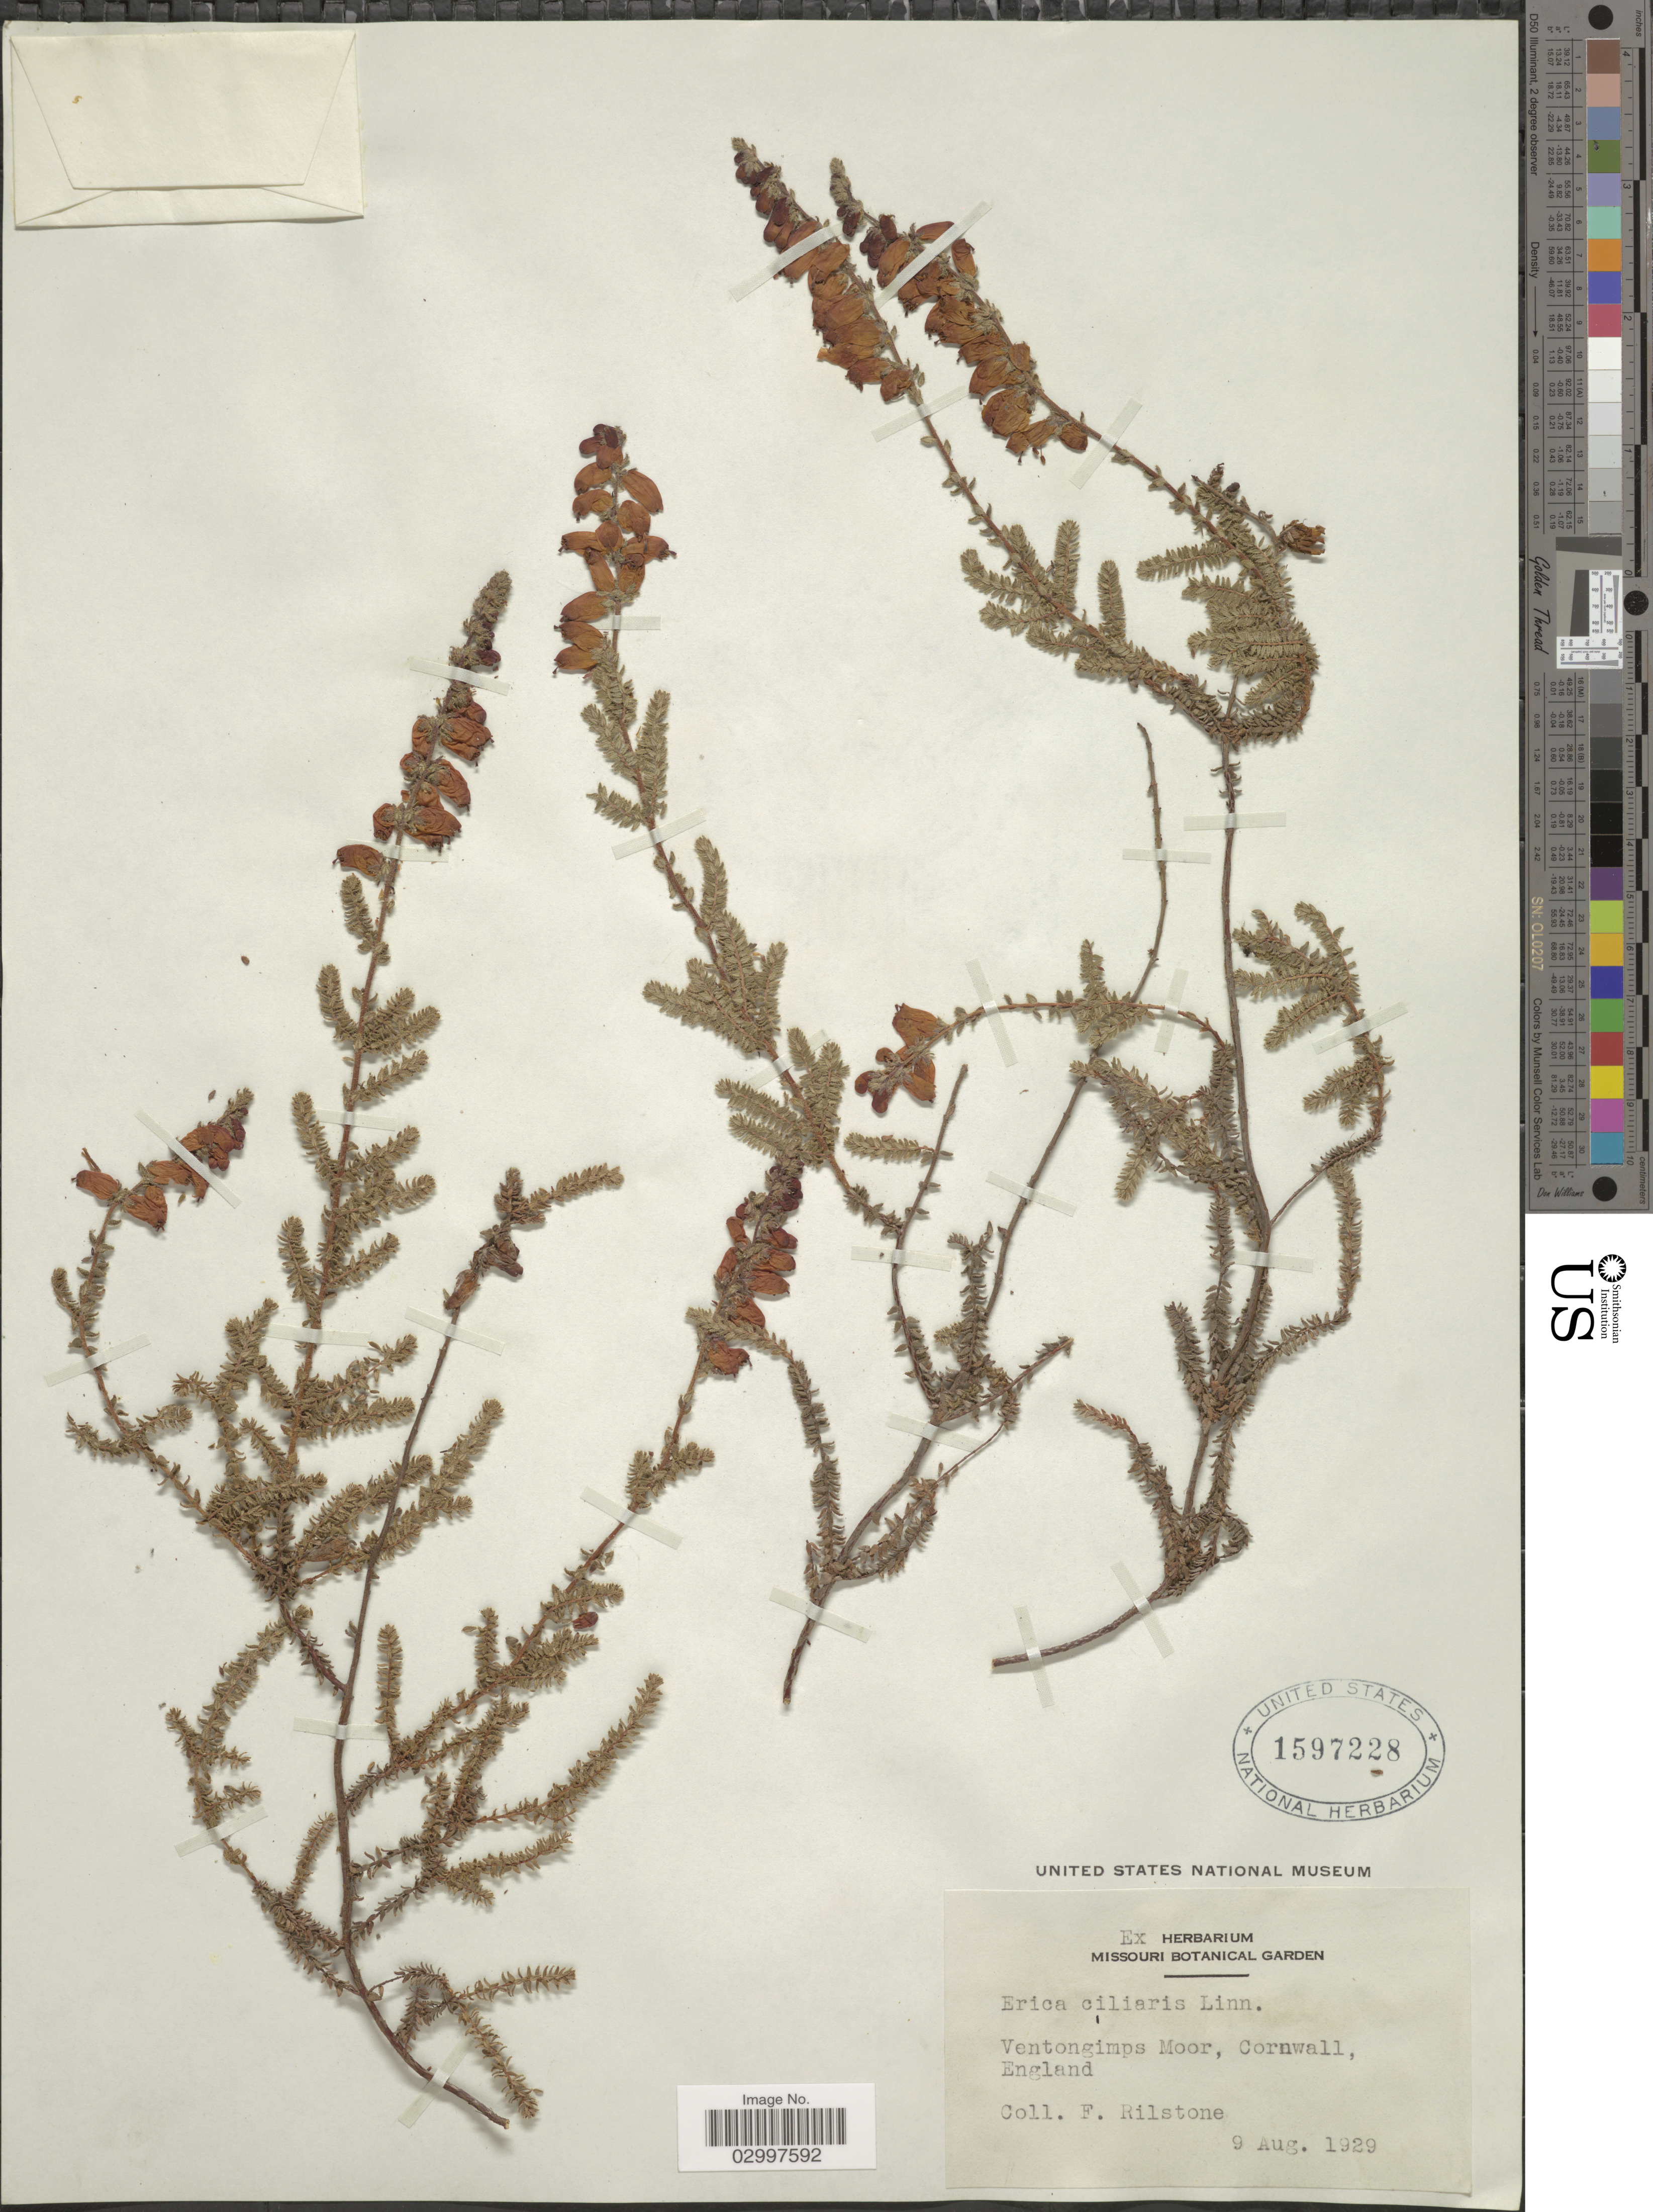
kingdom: Plantae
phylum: Tracheophyta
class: Magnoliopsida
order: Ericales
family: Ericaceae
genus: Erica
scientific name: Erica ciliaris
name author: L.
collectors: F.Rilstone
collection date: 1929-08-09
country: United Kingdom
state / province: England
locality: Ventongimps Moor, Cornwall.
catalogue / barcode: US 1597228